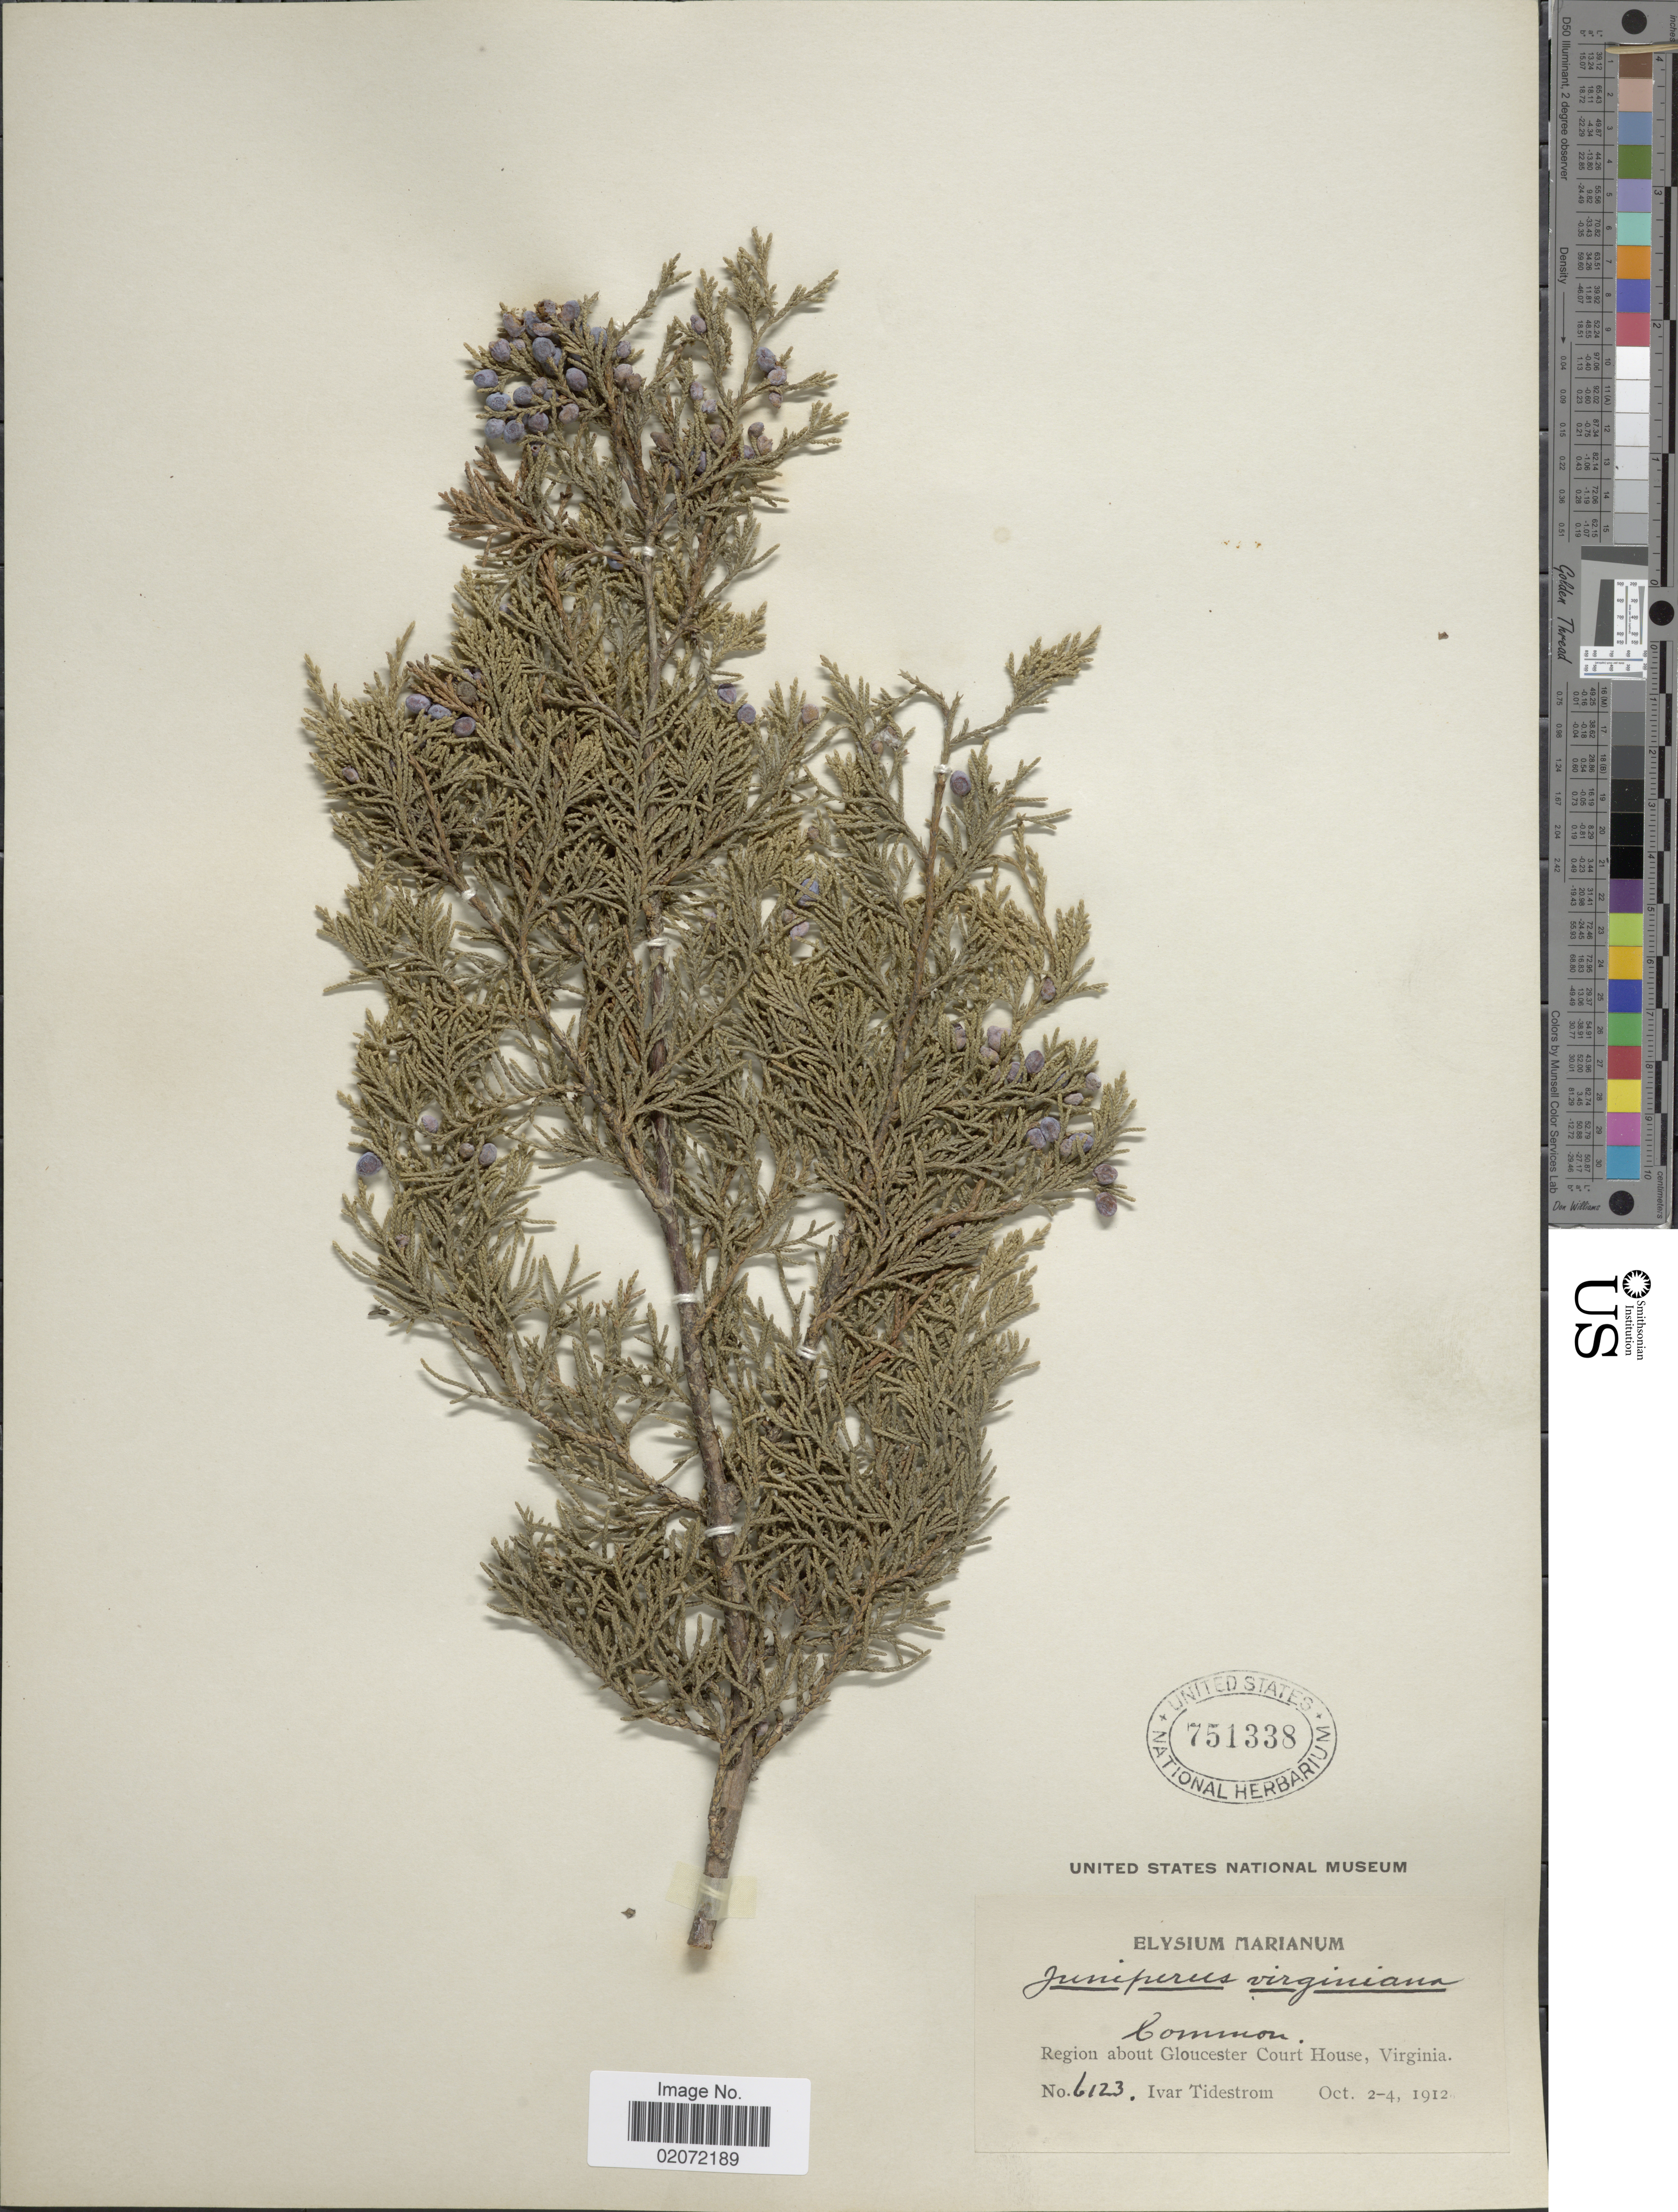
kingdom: Plantae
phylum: Tracheophyta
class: Pinopsida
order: Pinales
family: Cupressaceae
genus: Juniperus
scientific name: Juniperus virginiana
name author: L.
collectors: I. F. Tidestrom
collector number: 6123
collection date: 1912-10-02/1912-10-04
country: United States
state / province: Virginia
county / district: Gloucester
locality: Region about Gloucester Court House, Virginia.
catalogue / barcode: US 751338